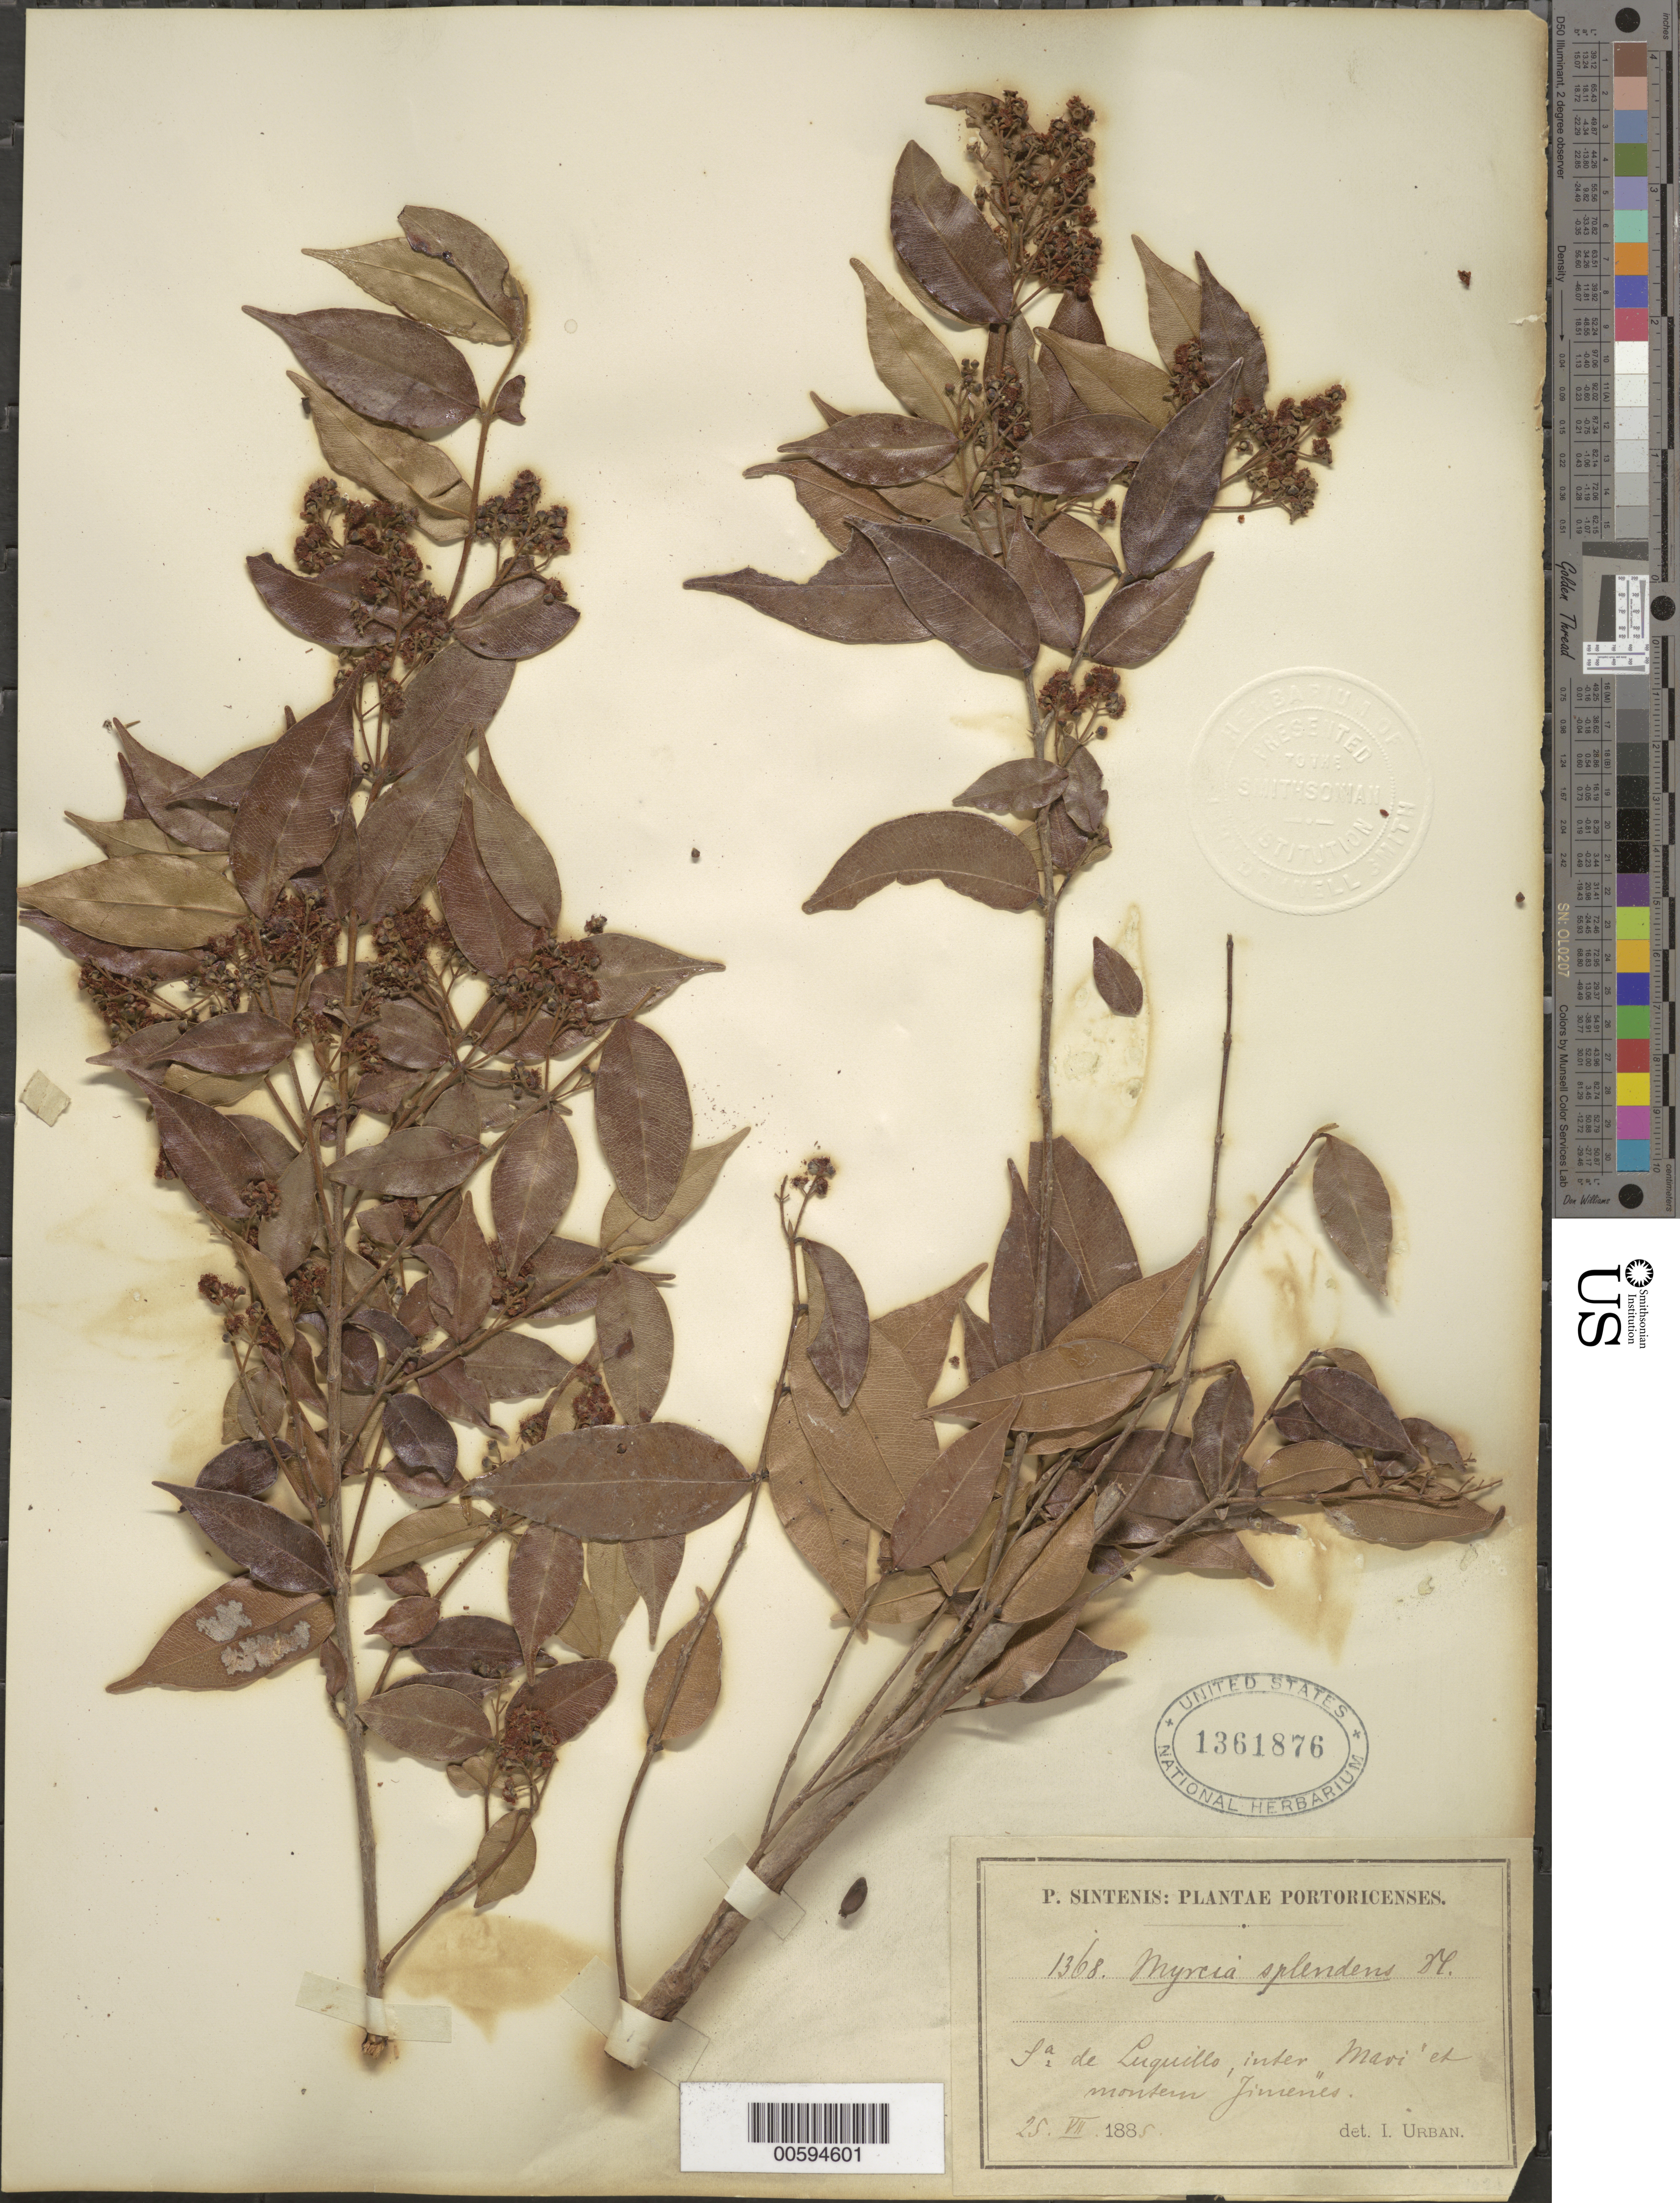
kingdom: Plantae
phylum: Tracheophyta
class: Magnoliopsida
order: Myrtales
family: Myrtaceae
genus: Myrcia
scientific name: Myrcia splendens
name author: (Sw.) DC.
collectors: P. Sintenis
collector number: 1368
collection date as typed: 25 Aug 1885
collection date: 1885-08-25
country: Puerto Rico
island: Greater Antilles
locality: Sierra de Luquillo, inter "Mavi" et montem Jimenes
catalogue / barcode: US 1361876